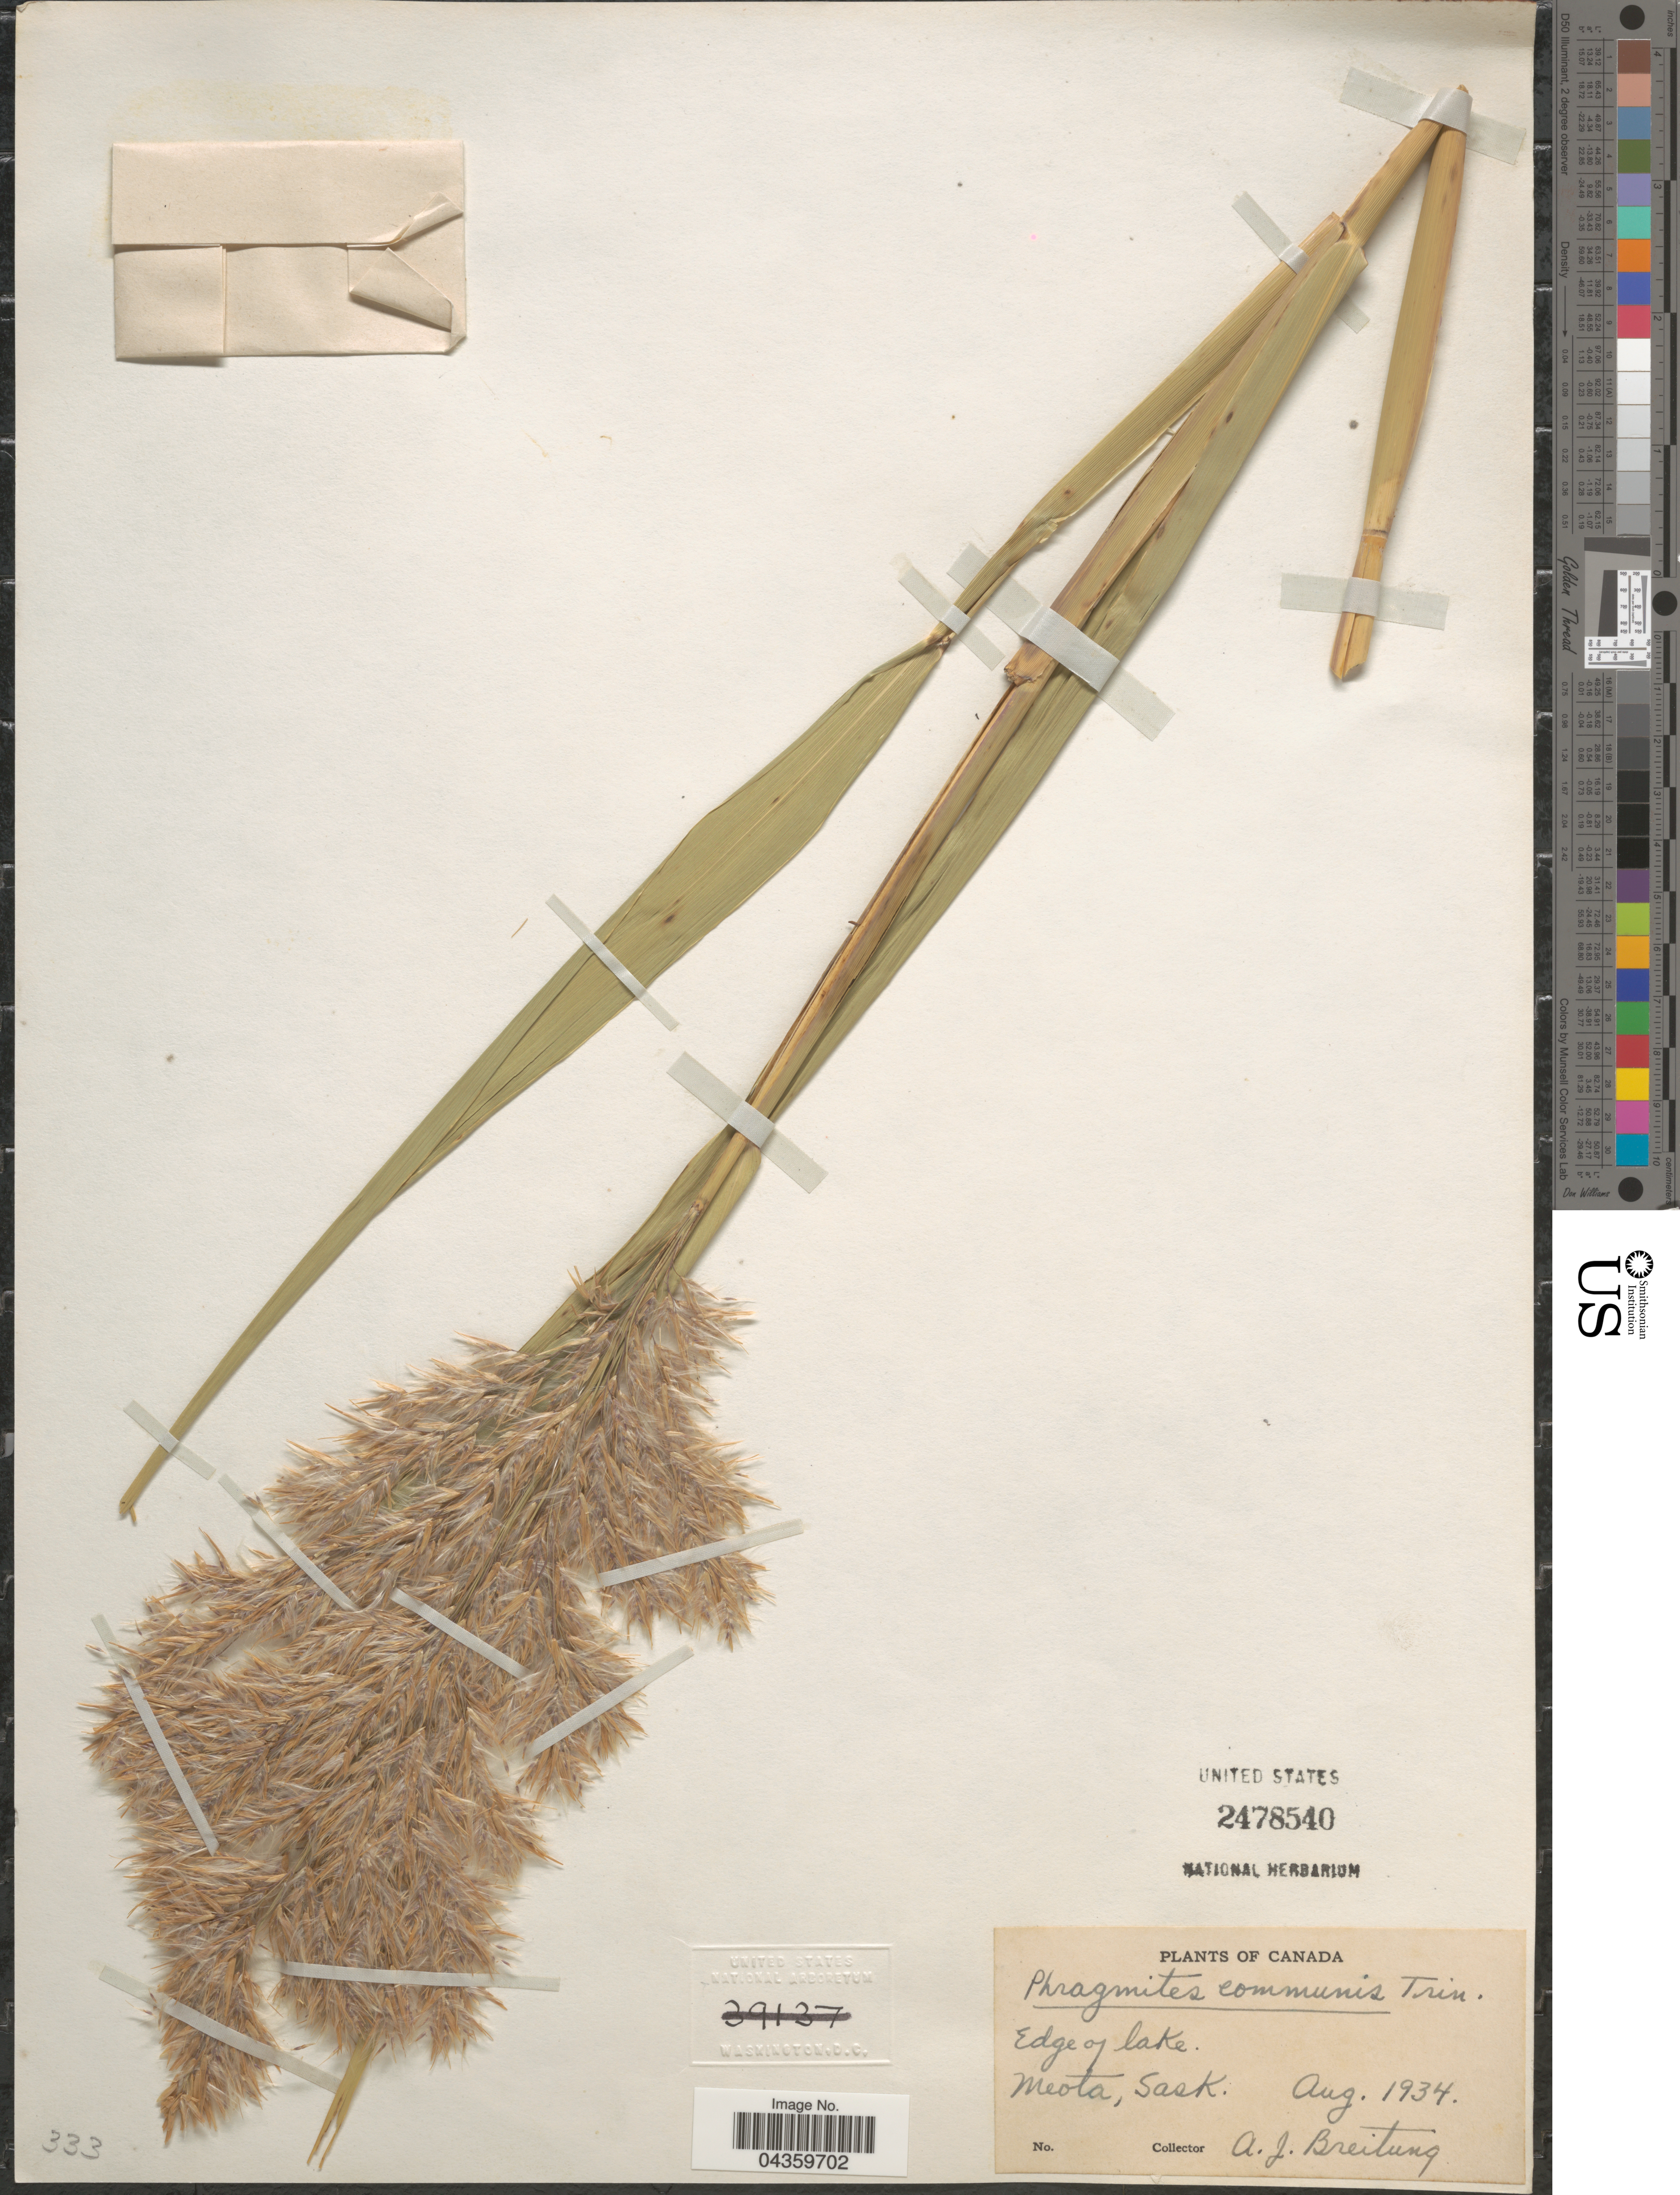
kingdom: Plantae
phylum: Tracheophyta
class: Liliopsida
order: Poales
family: Poaceae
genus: Phragmites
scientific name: Phragmites australis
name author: (Cav.) Trin. ex Steud.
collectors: A. Breitung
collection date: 1934-08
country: Canada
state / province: Saskatchewan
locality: Edge of lake.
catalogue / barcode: US 2478540